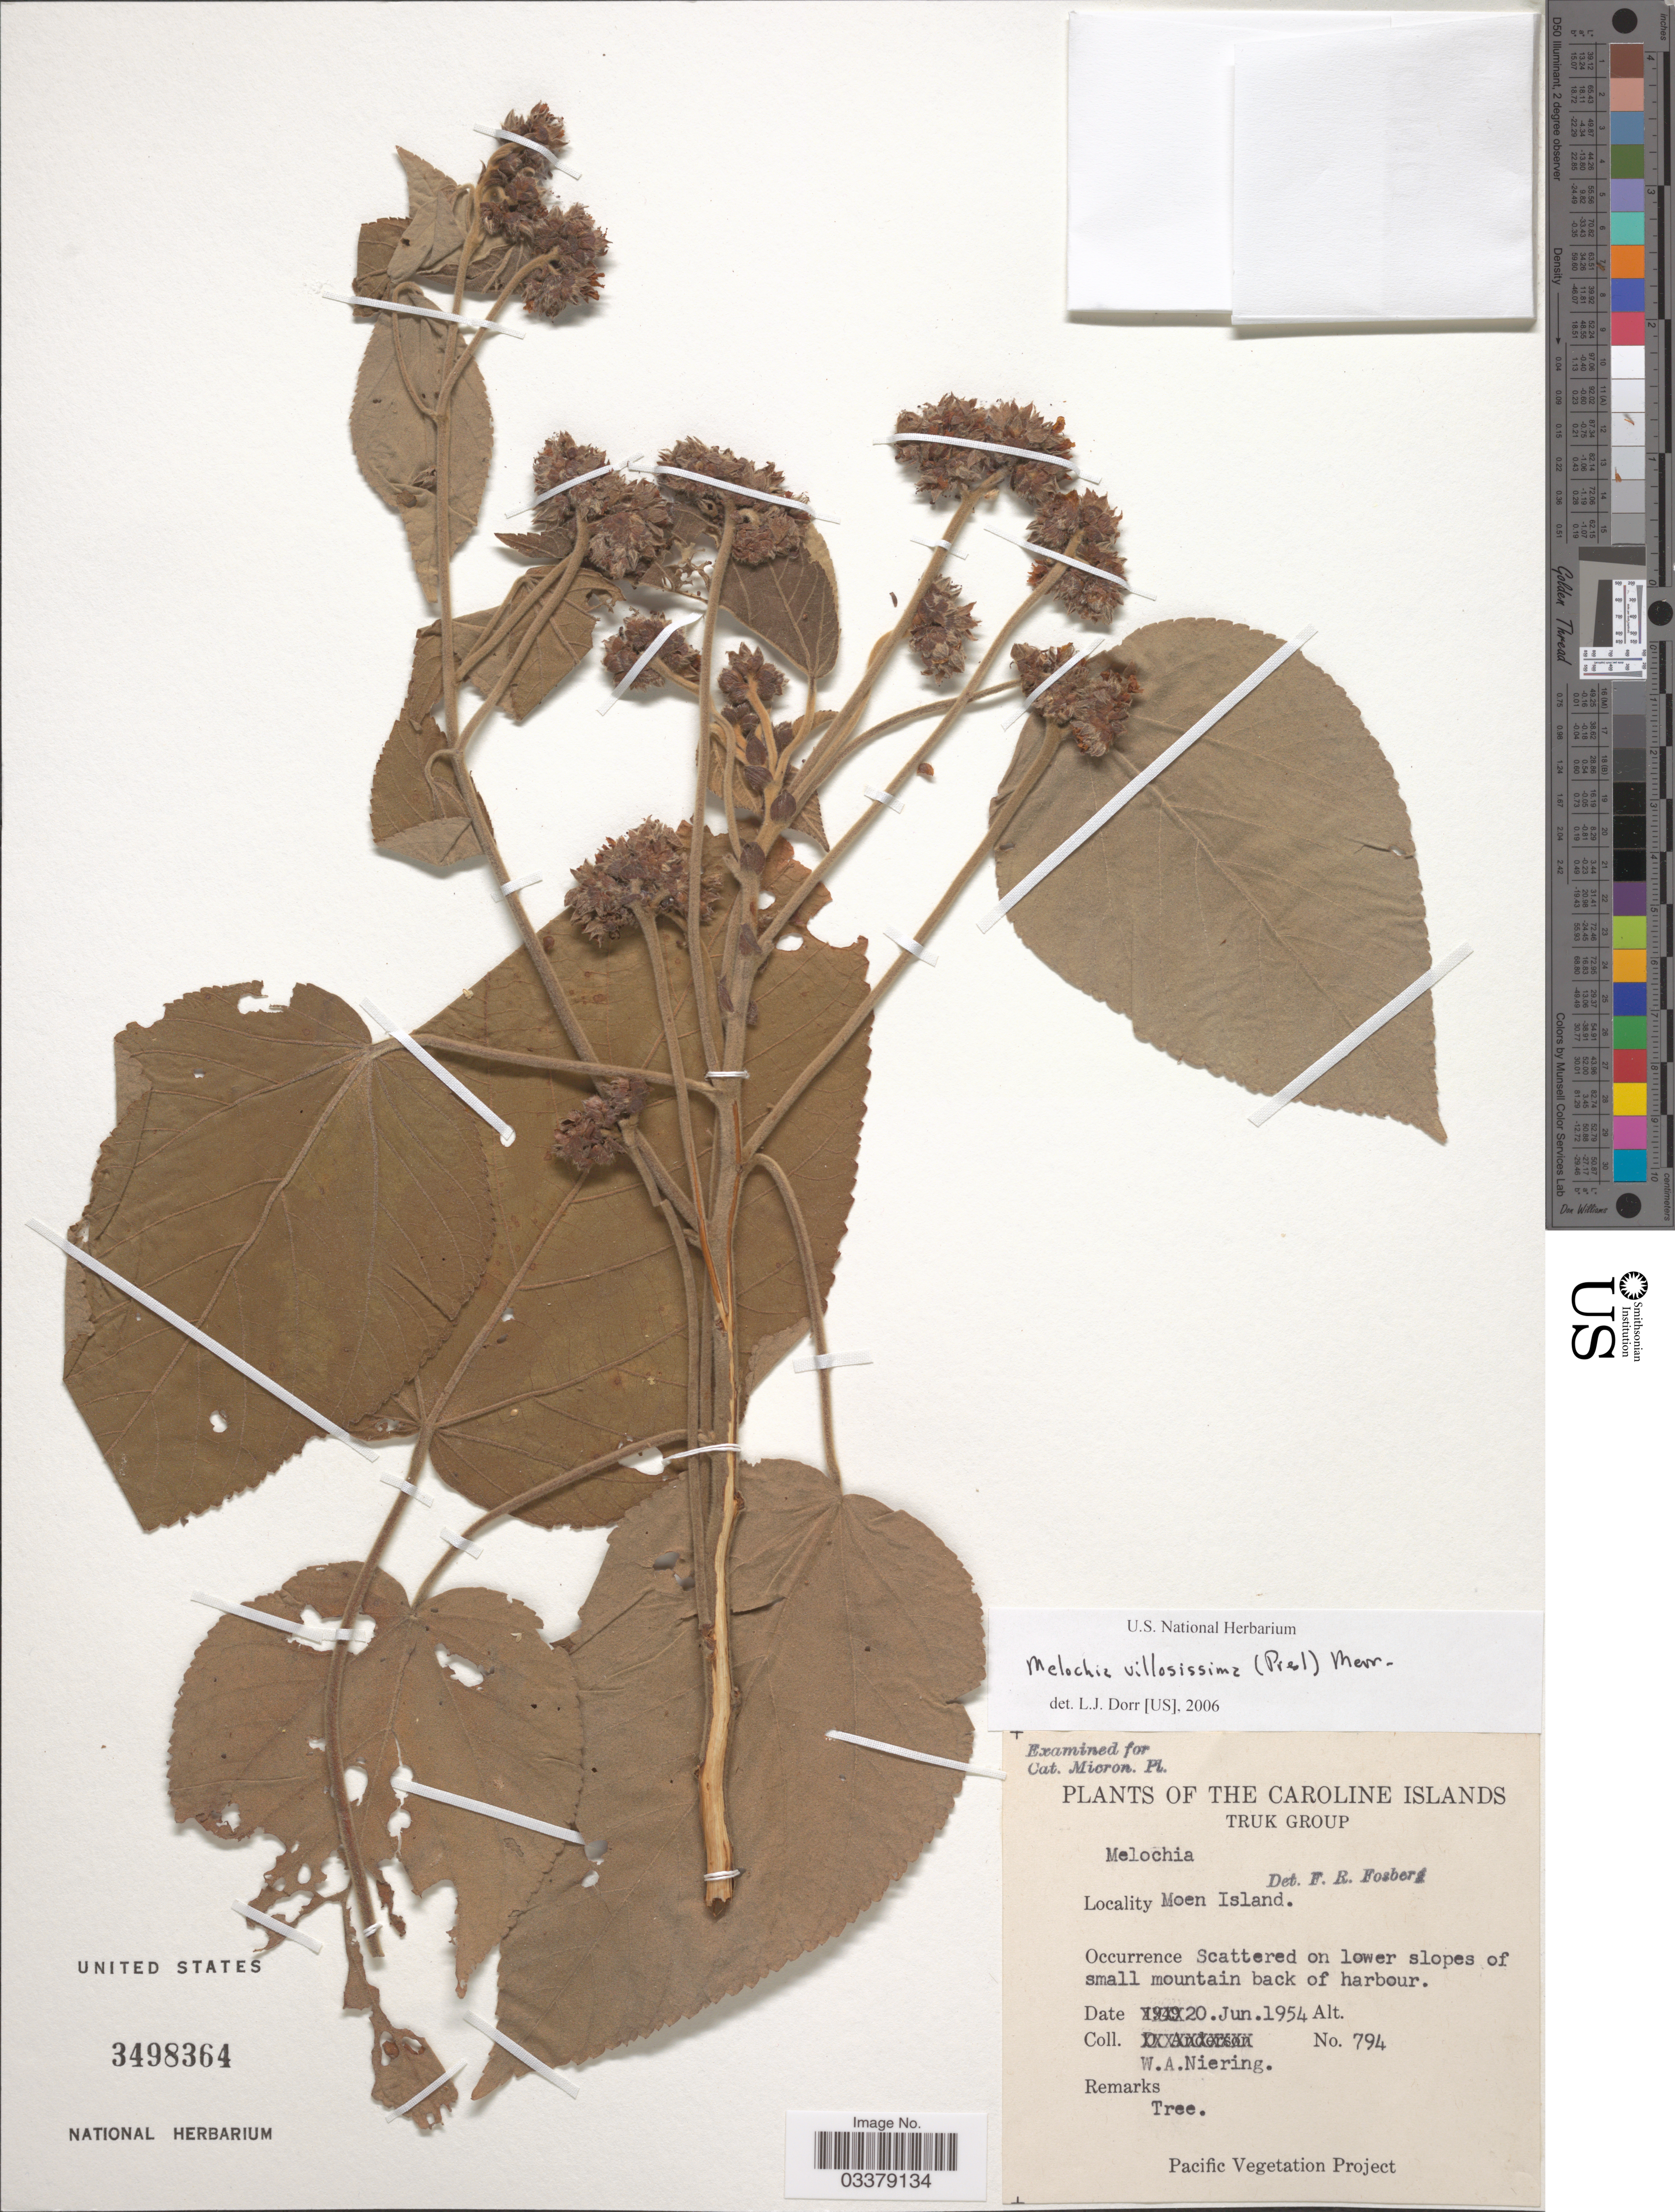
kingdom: Plantae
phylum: Tracheophyta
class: Magnoliopsida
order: Malvales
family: Malvaceae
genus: Melochia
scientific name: Melochia villosissima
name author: (C. Presl) Merr.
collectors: W. Niering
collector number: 794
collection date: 1954-06-20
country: Micronesia, Federated States of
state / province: Truk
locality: The Caroline Islands. Truk Group. Moen Island.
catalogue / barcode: US 3498364